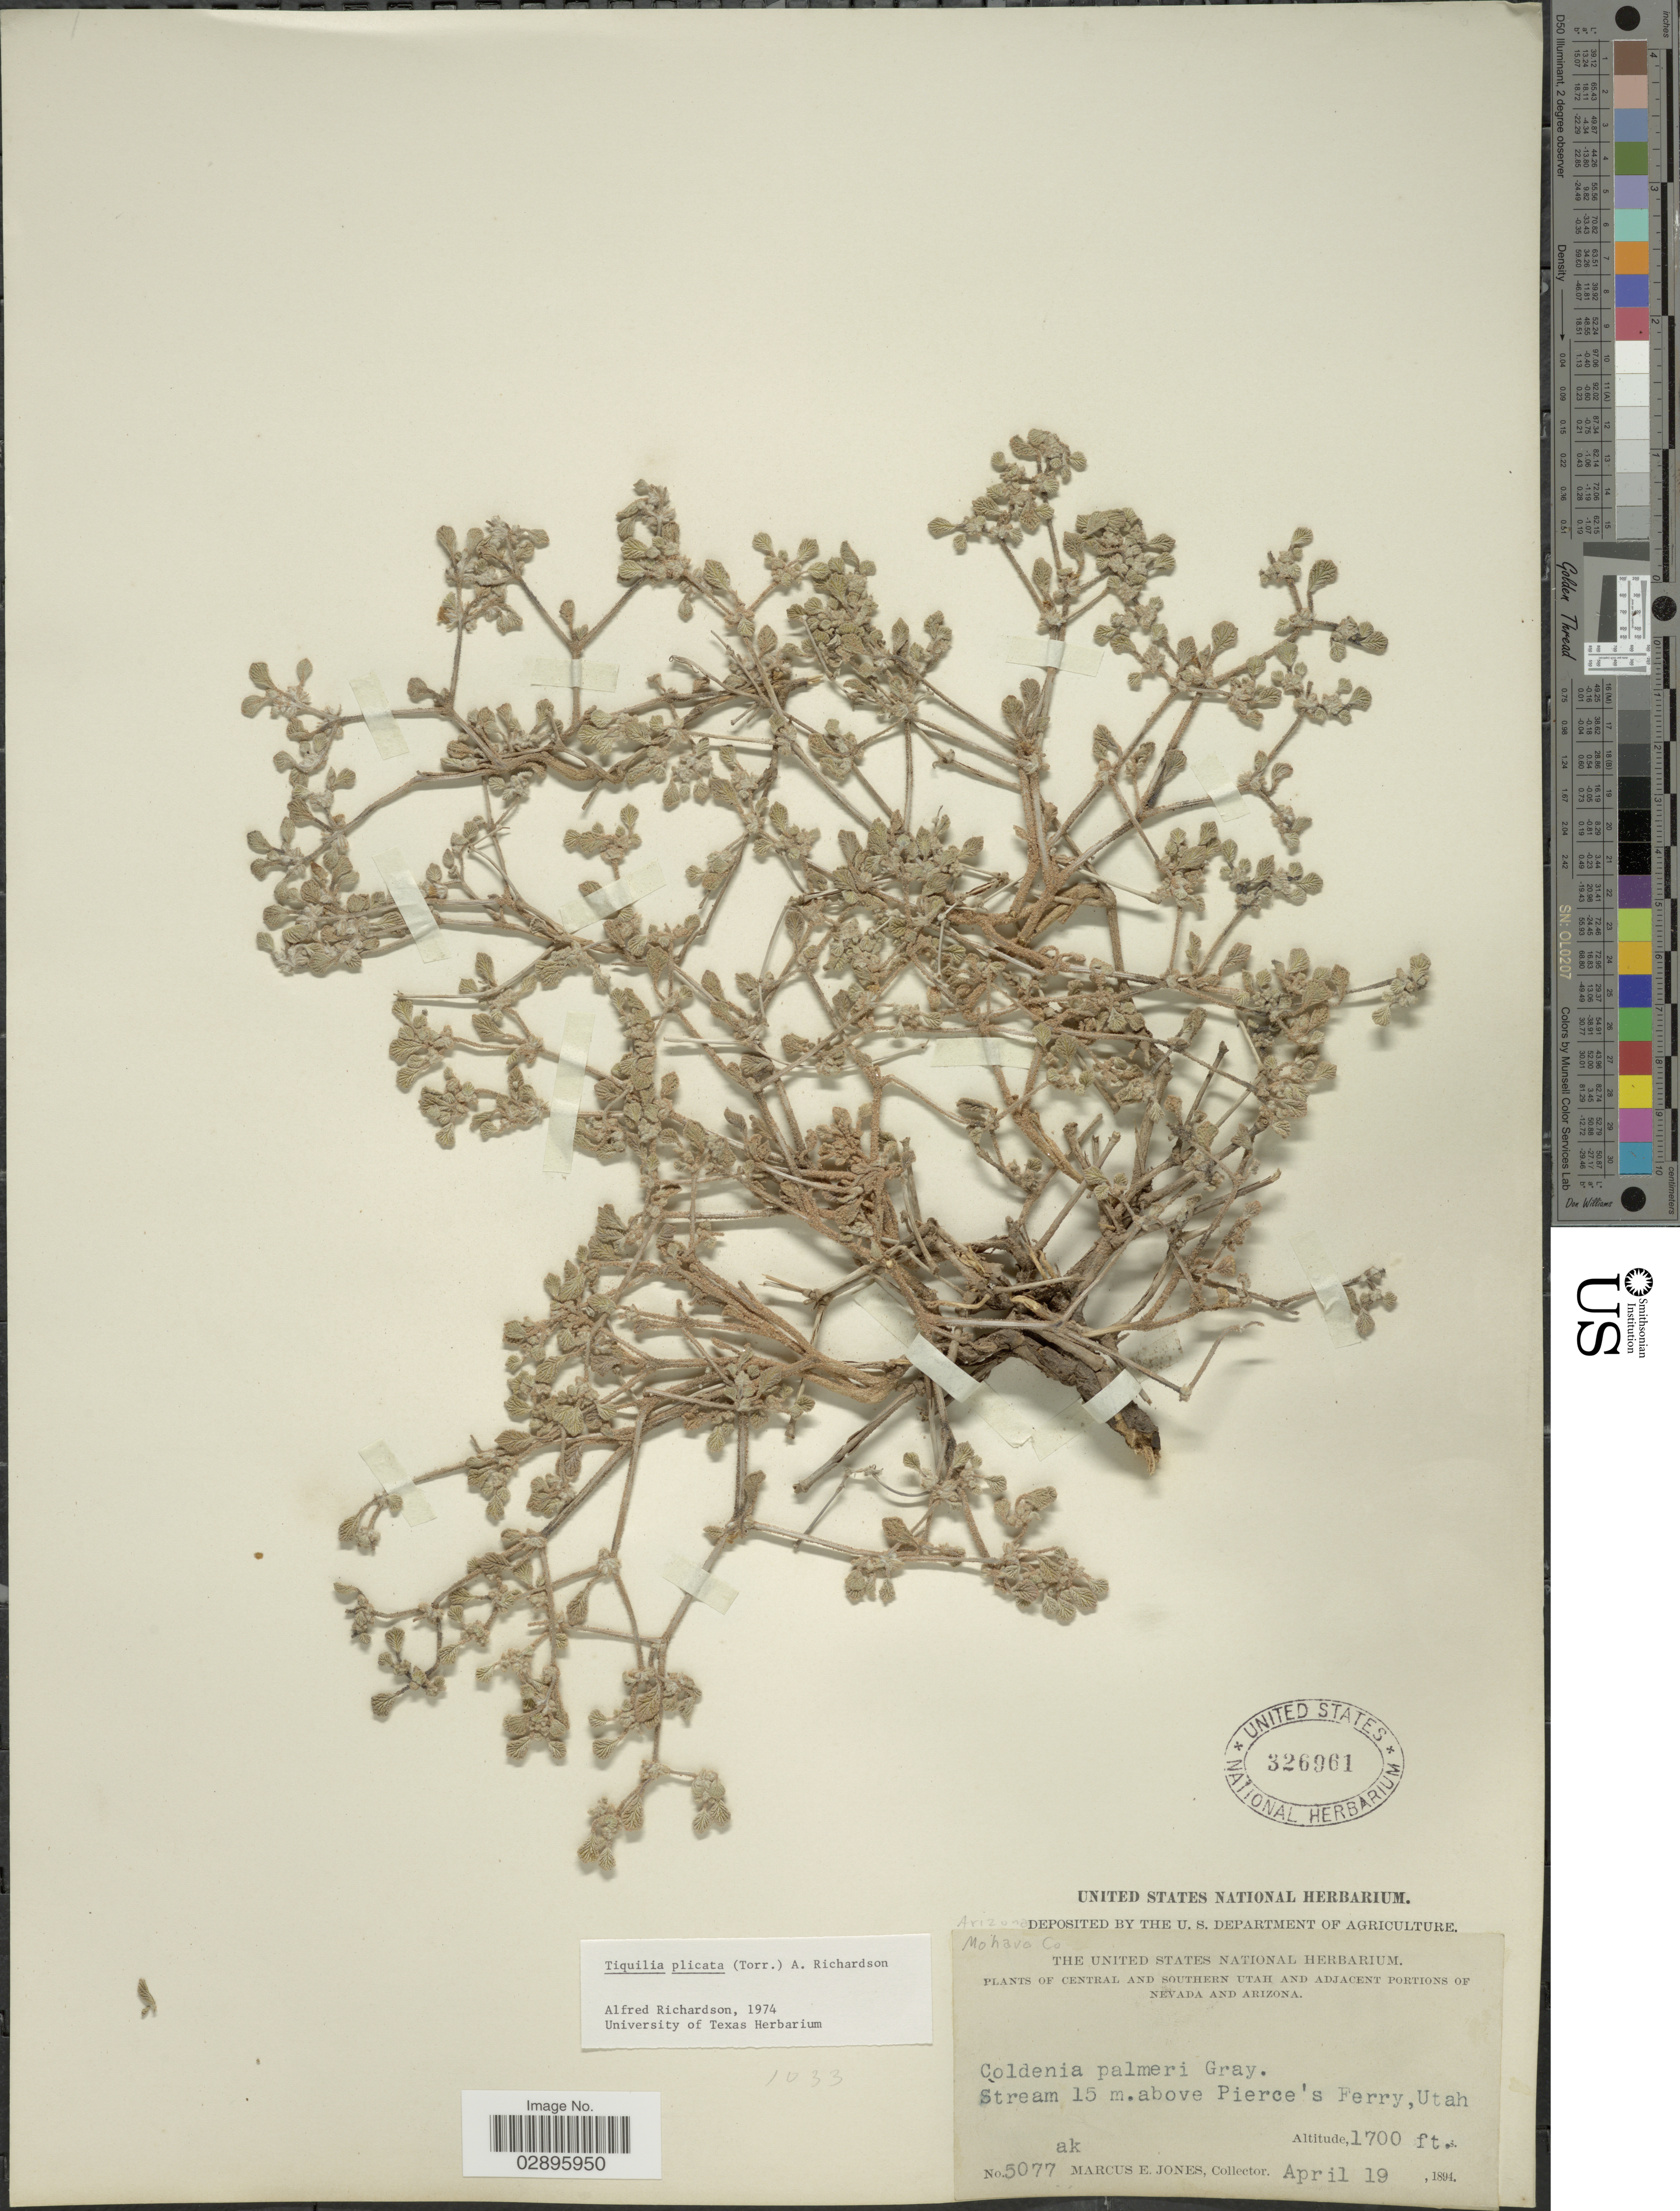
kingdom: Plantae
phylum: Tracheophyta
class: Magnoliopsida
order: Boraginales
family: Ehretiaceae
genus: Tiquilia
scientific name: Tiquilia plicata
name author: Torr.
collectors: M. E. Jones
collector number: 5077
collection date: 1894-04-19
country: United States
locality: Arizona, Mohavo Co. Central and Southern Utah and adjacent portions of Nevada and Arizona. Stream 15 m. above Pierce's Ferry, Utah.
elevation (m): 518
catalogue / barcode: US 326961